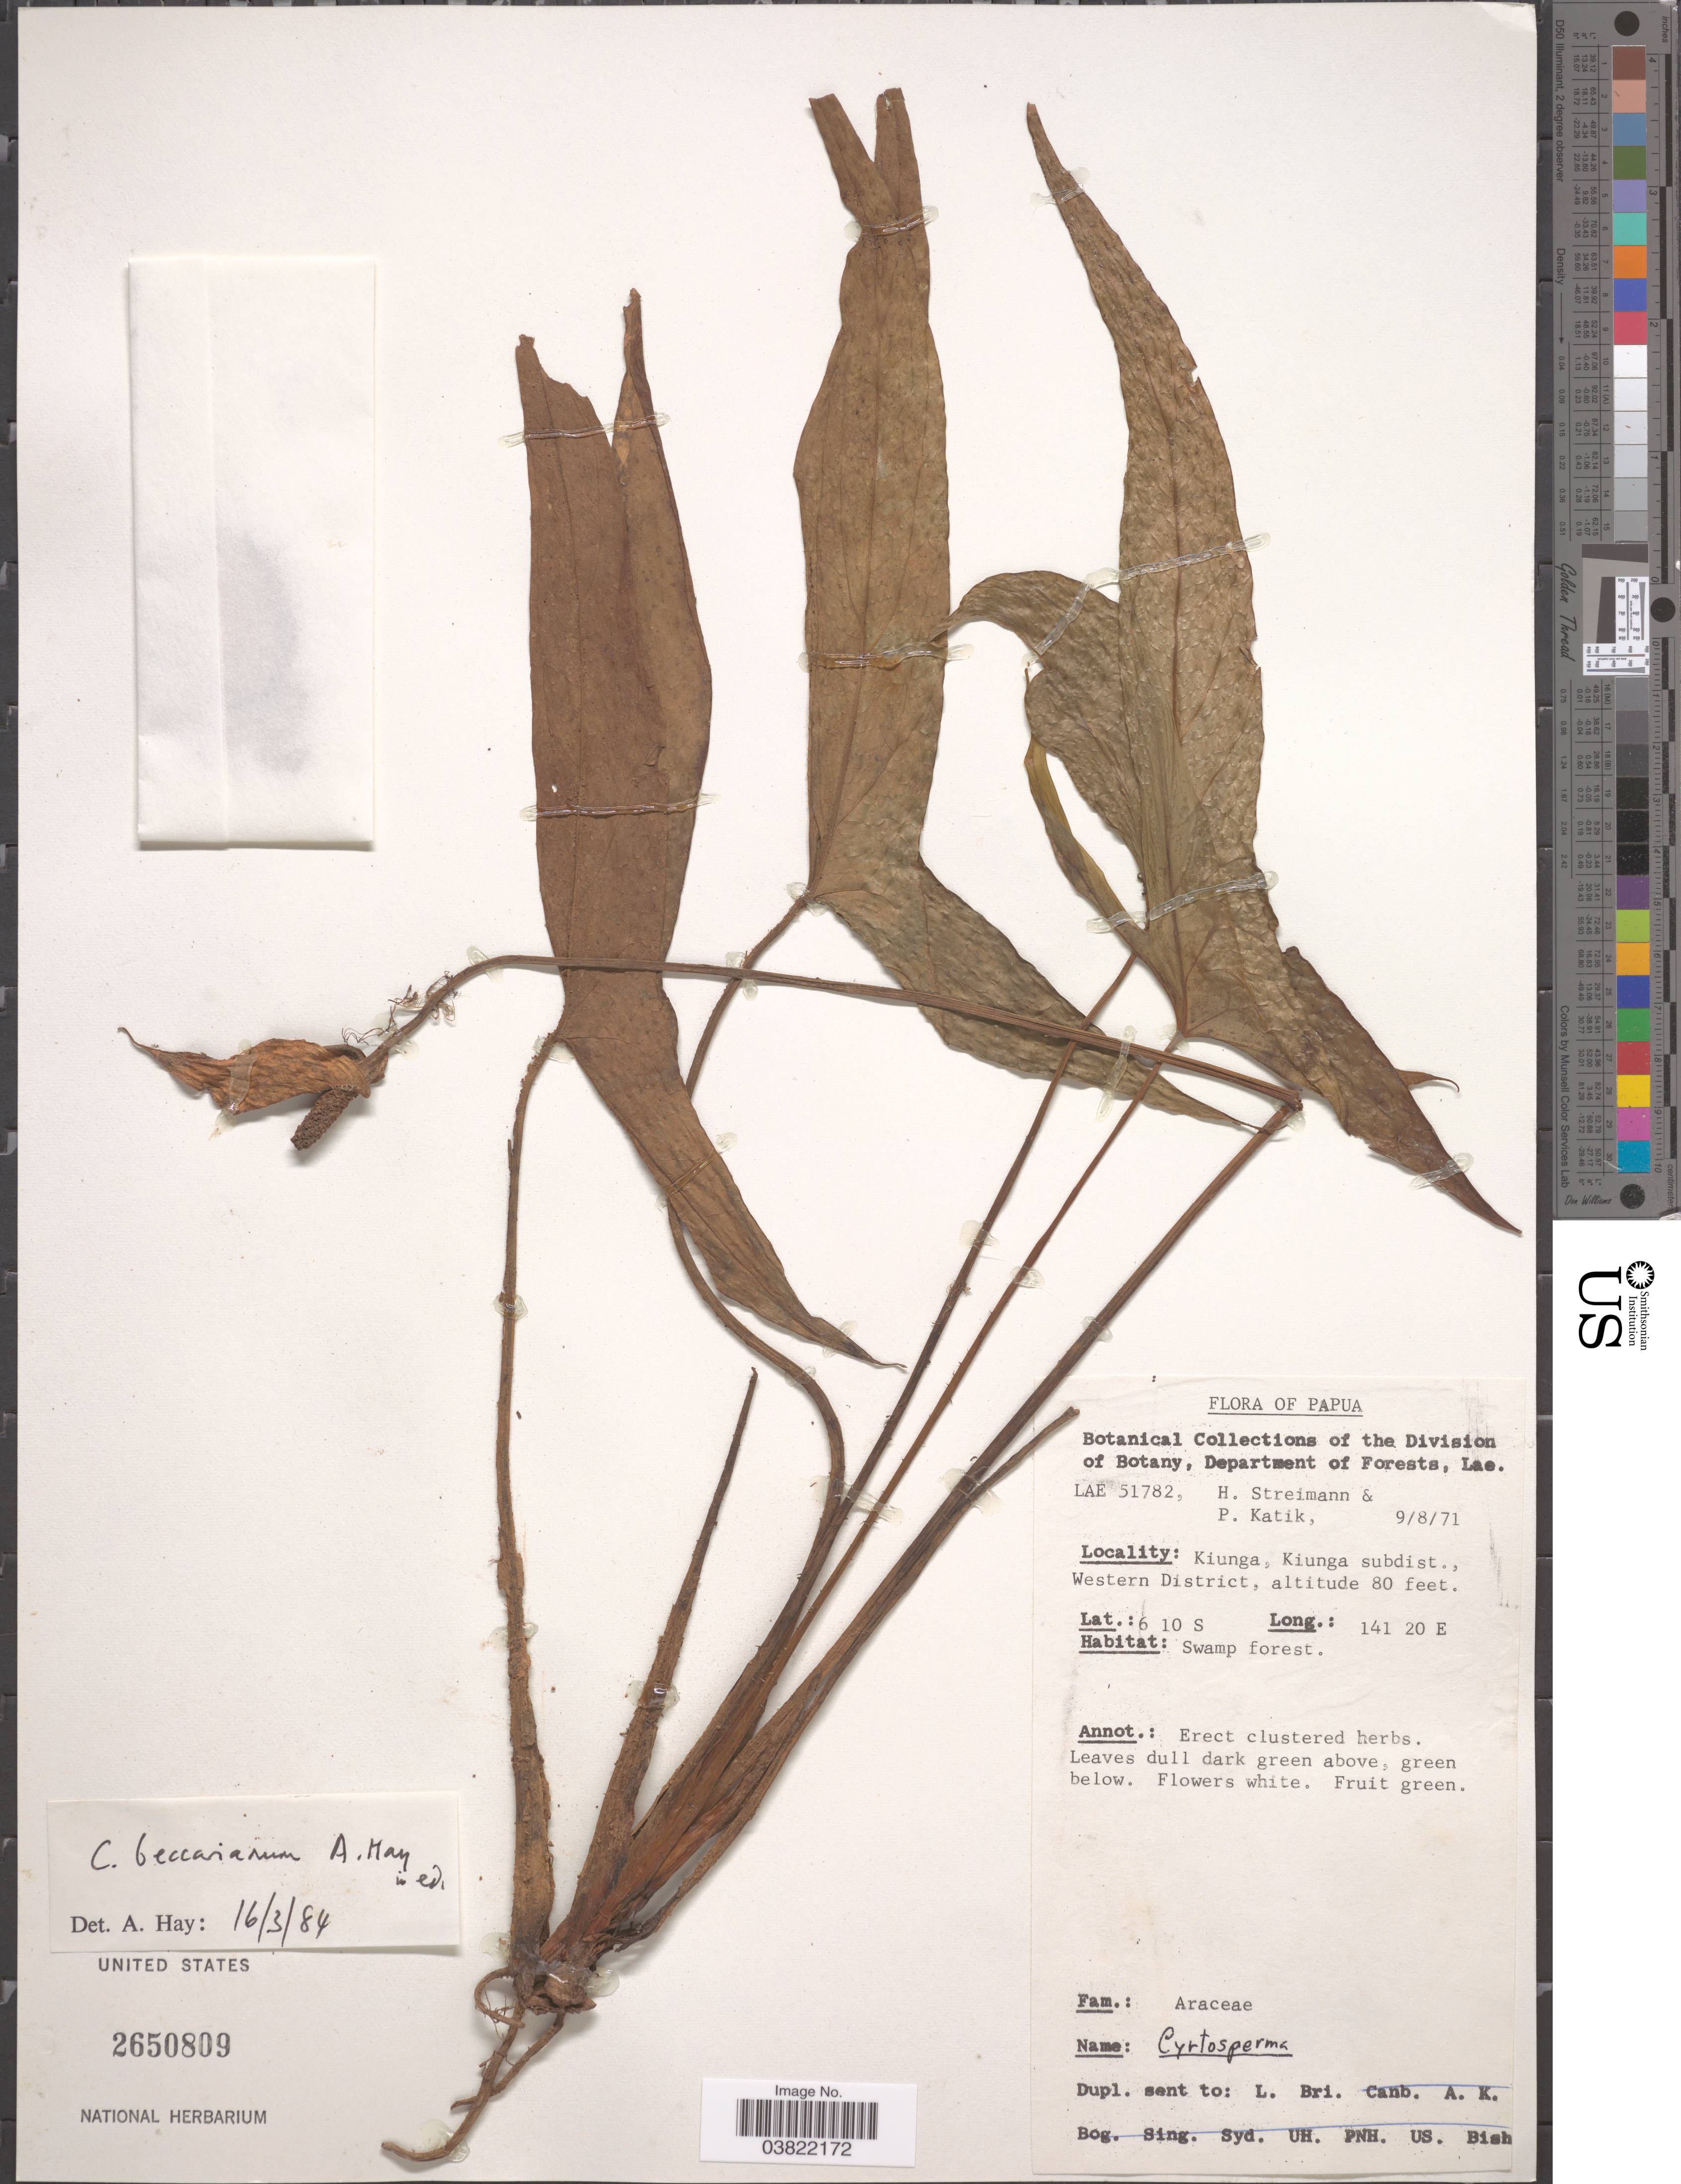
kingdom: Plantae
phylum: Tracheophyta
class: Liliopsida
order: Alismatales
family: Araceae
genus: Cyrtosperma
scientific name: Cyrtosperma beccarianum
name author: A. Hay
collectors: H. Streimann & P. Katik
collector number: LAE 51782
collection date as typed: Transcribed d/m/y: 9/8/71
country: Papua New Guinea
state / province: Manus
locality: Papua. Kiunga, Kiunga subdist., Western District.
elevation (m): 24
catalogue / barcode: US 2650809